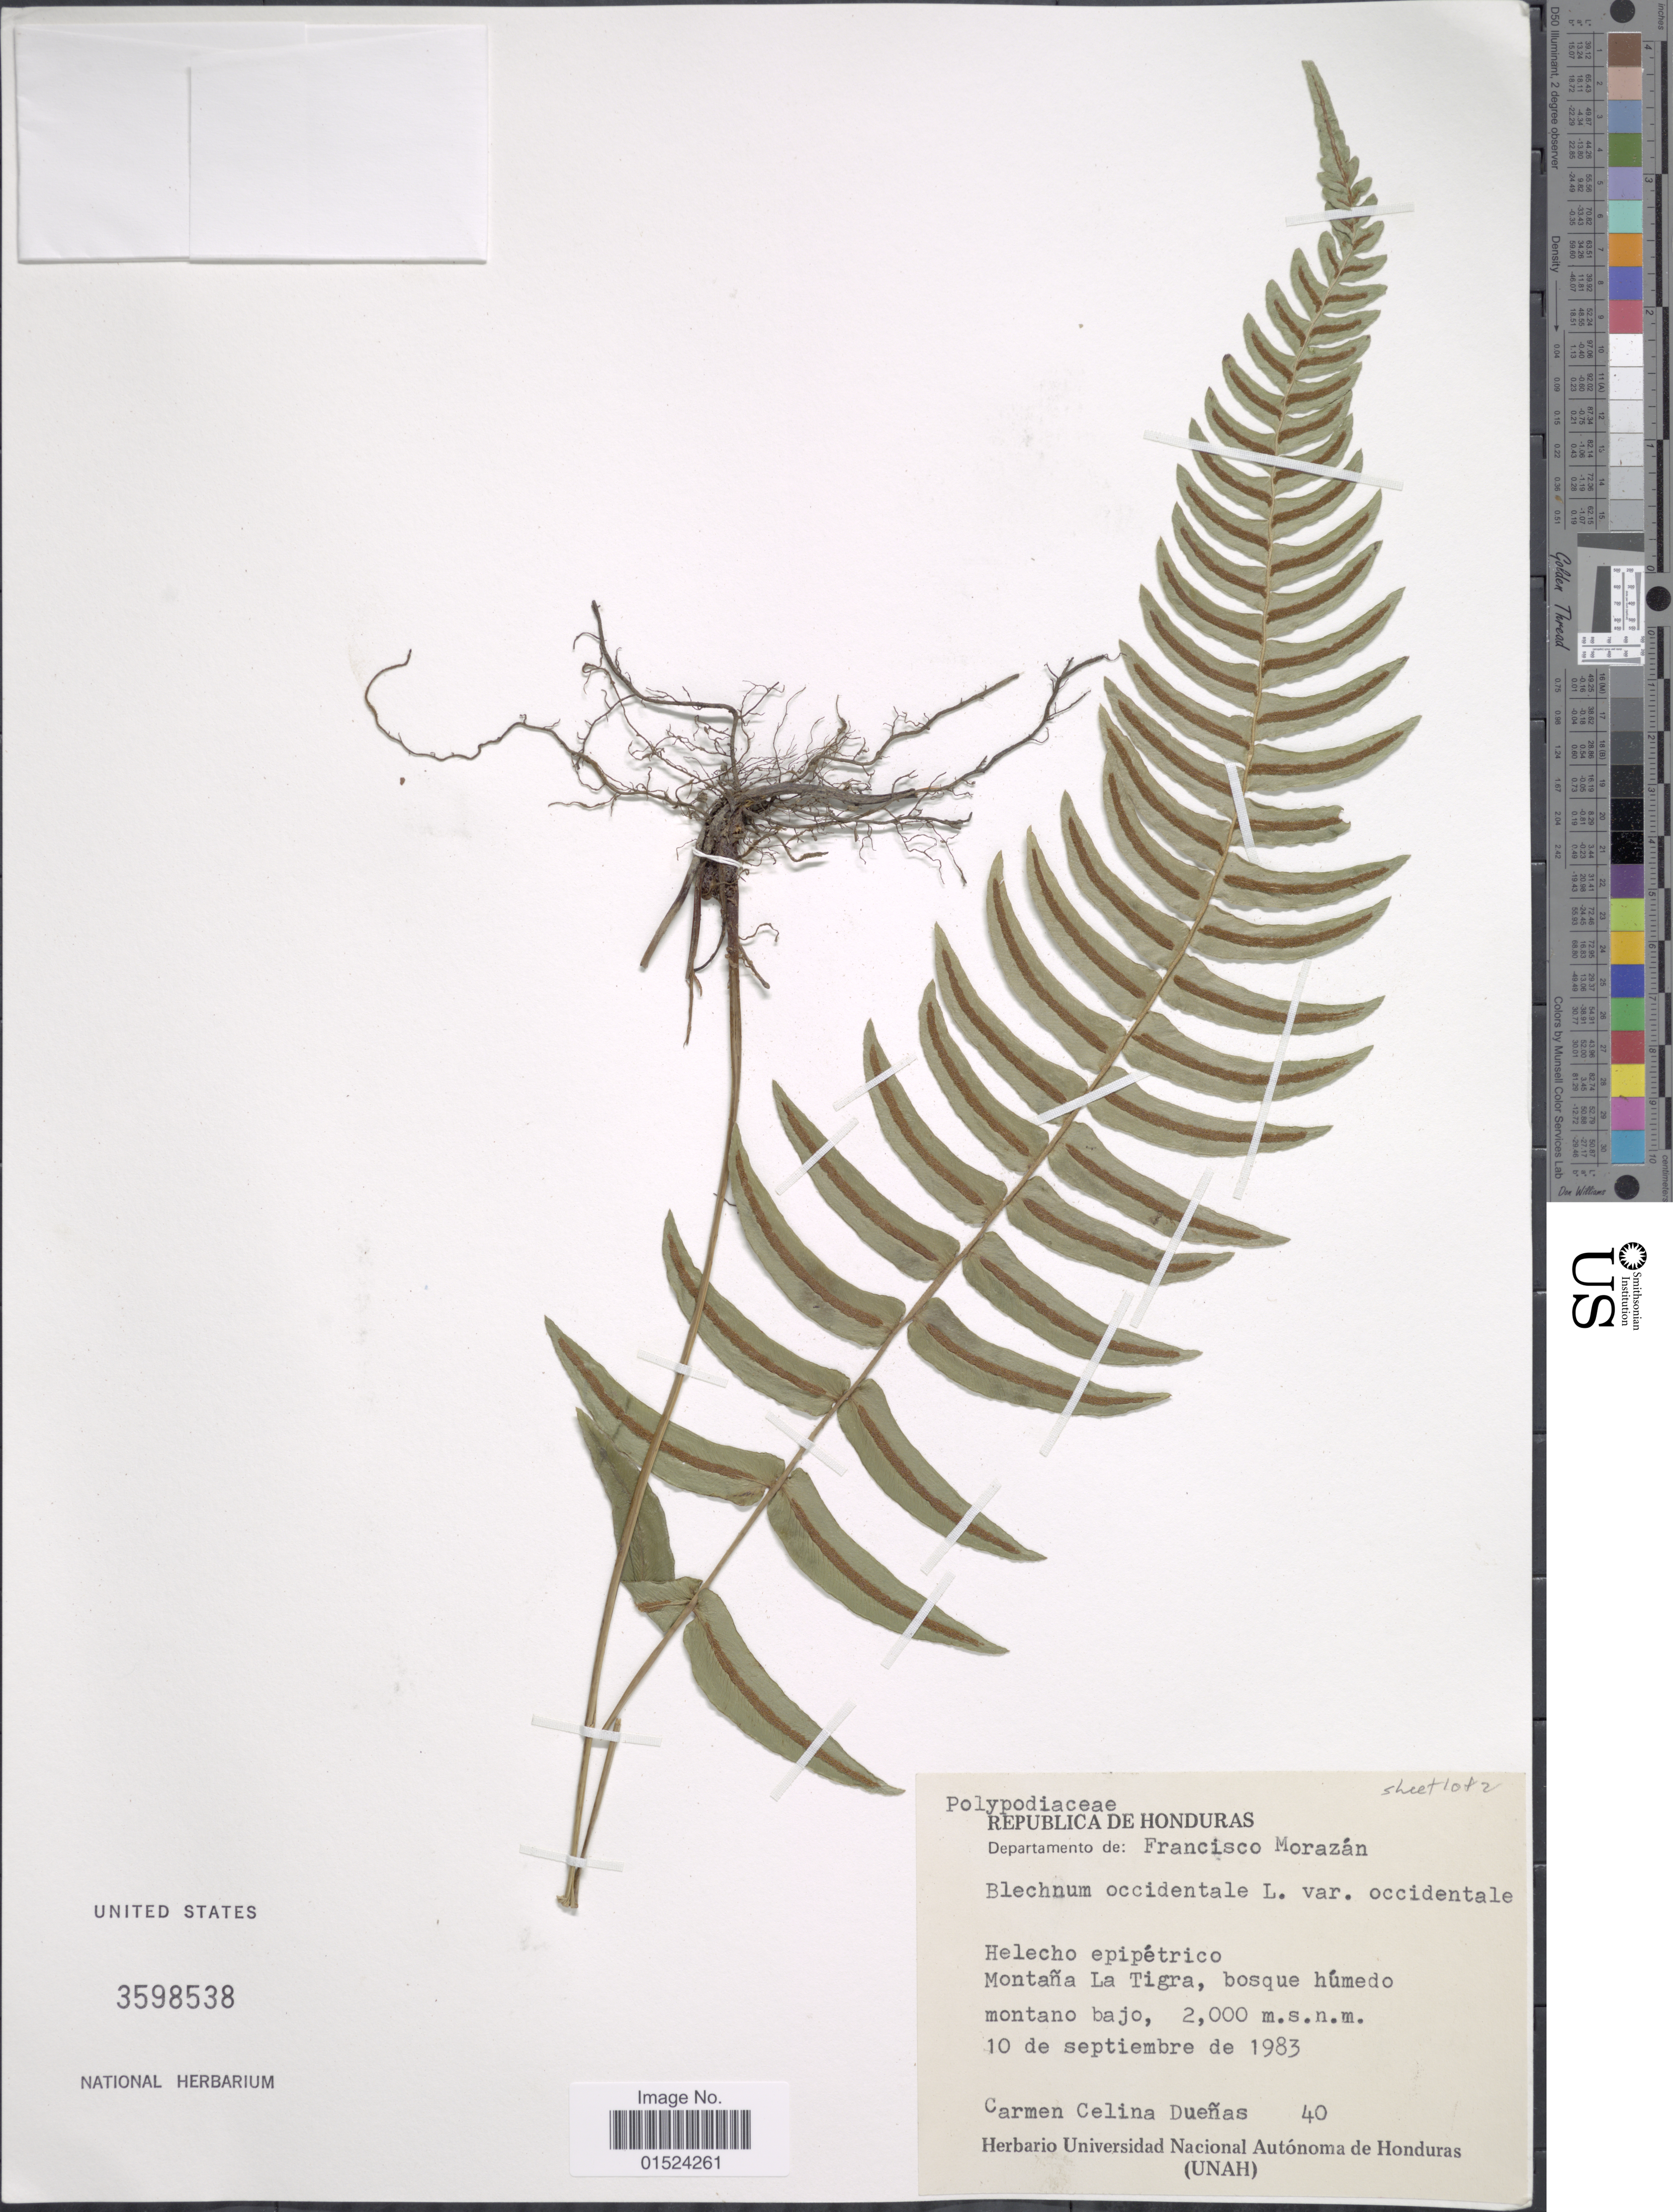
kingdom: Plantae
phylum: Tracheophyta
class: Polypodiopsida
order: Polypodiales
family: Blechnaceae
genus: Blechnum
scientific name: Blechnum occidentale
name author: L.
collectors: C. Dueñas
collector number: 40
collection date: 1983-09-10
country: Honduras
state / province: Fco. Morazán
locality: Montaña La Tigra, bosque húmedo, montano bajo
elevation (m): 2000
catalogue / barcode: US 3598538